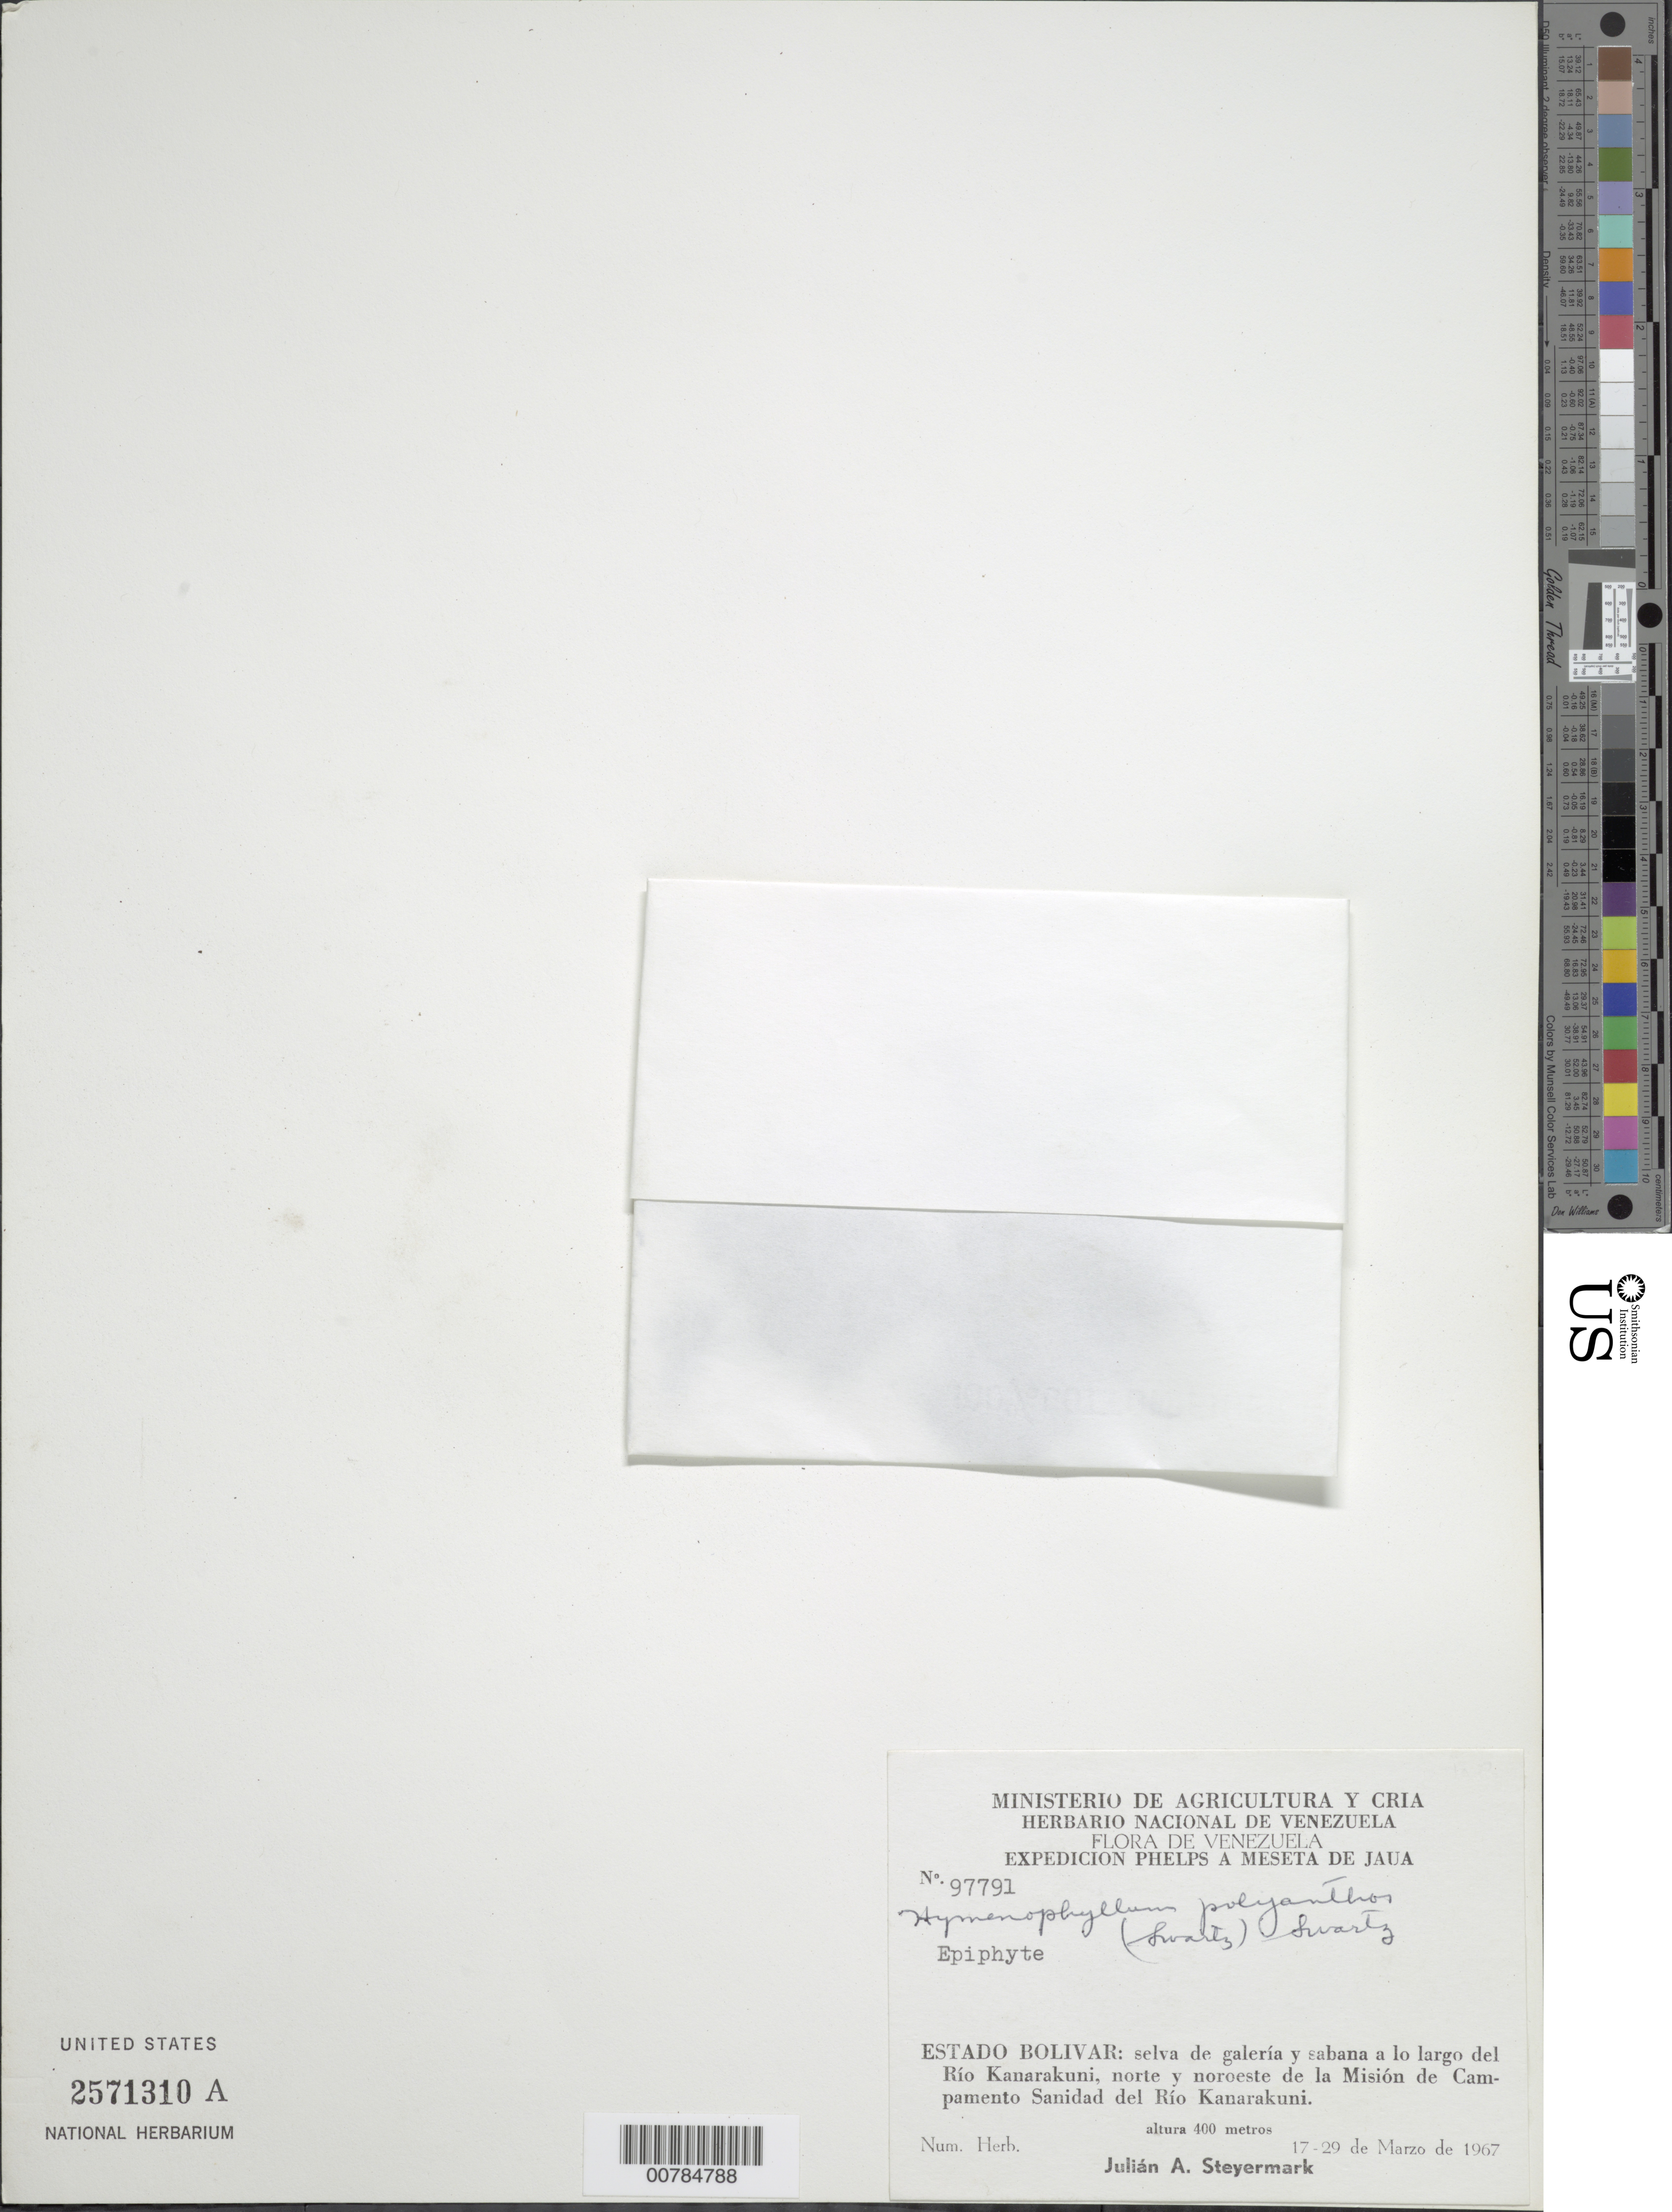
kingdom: Plantae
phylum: Tracheophyta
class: Polypodiopsida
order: Hymenophyllales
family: Hymenophyllaceae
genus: Hymenophyllum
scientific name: Hymenophyllum polyanthos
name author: (Sw.) Sw.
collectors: J. Steyermark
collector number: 97791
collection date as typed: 17-Mar-67 to 29-Mar-67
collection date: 1967-03-17/1967-03-29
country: Venezuela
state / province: Bolívar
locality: Río Kanarakuni, N and NW of Mision de Campamento Sanidad del Río Kanarakuni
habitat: Gallery forest and savanna along river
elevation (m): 400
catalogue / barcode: US 2571310A